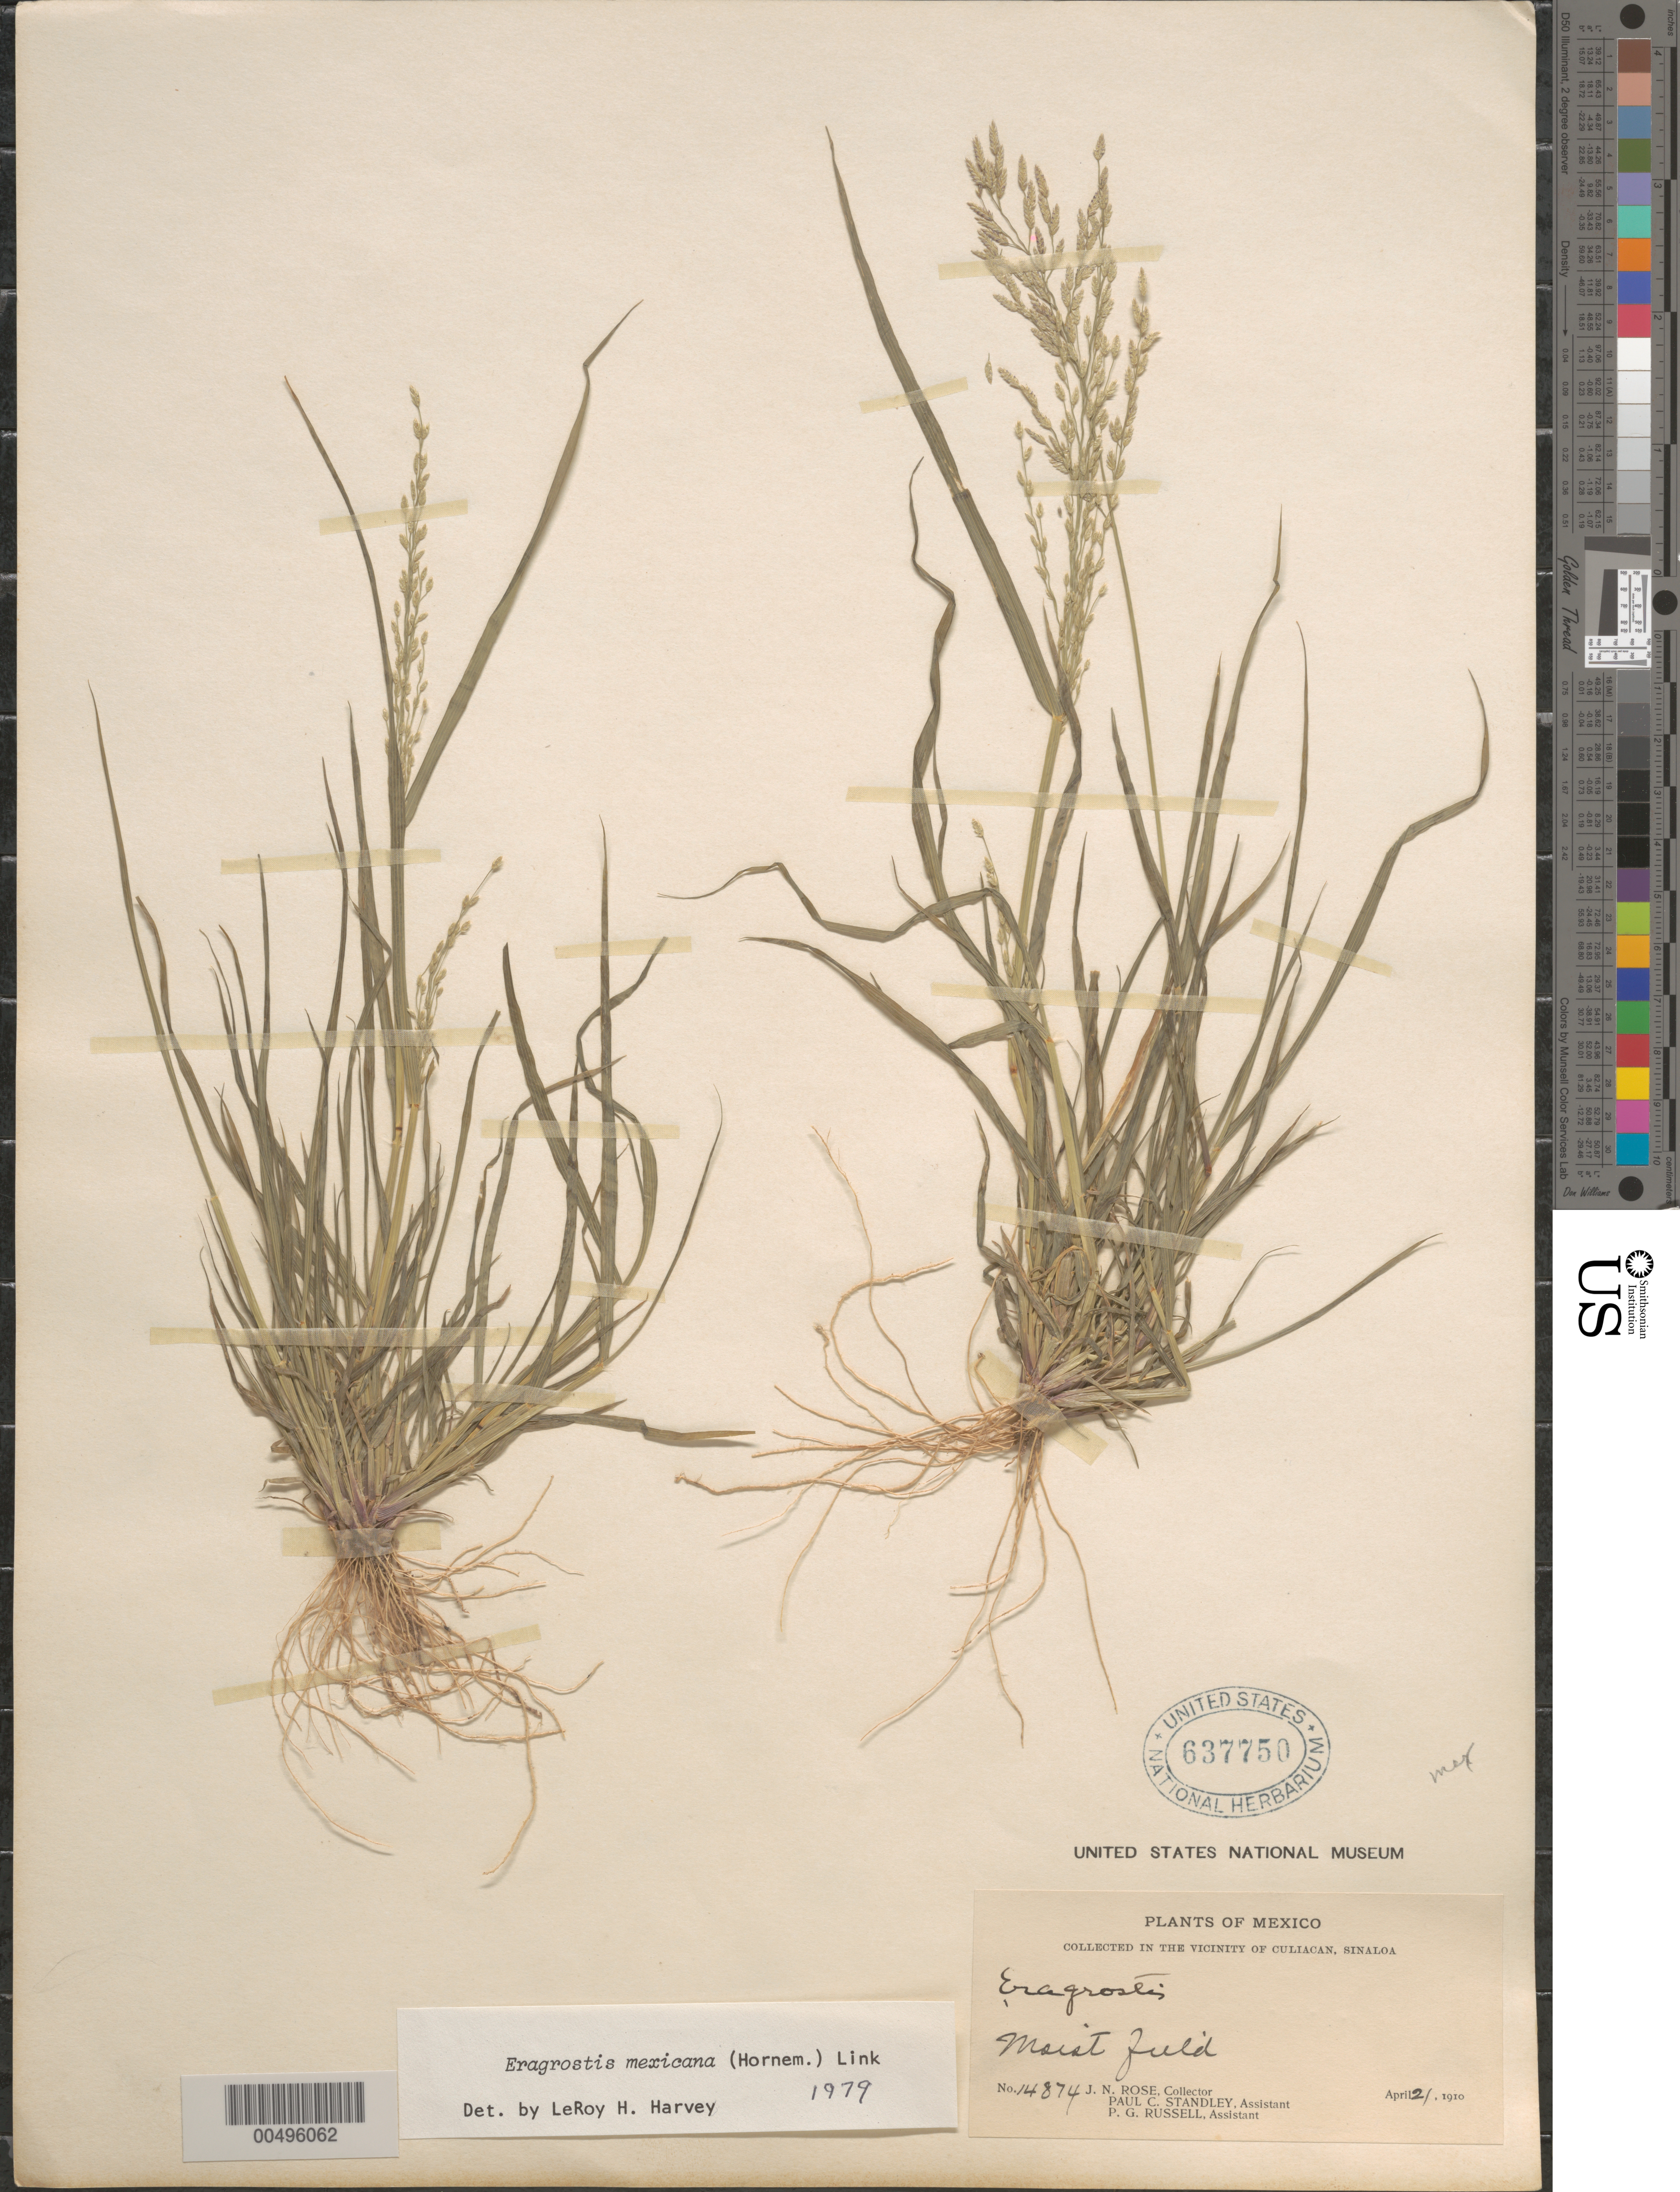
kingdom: Plantae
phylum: Tracheophyta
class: Liliopsida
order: Poales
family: Poaceae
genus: Eragrostis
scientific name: Eragrostis mexicana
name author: (Hornem.) Link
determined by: Harvey, L. H.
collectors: J. N. Rose, P. C. Standley & P. G. Russell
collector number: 14874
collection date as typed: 21 Apr 1910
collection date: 1910-04-21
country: Mexico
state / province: San Luis Potosi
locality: Vicinity of Culiacan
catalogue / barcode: US 637750